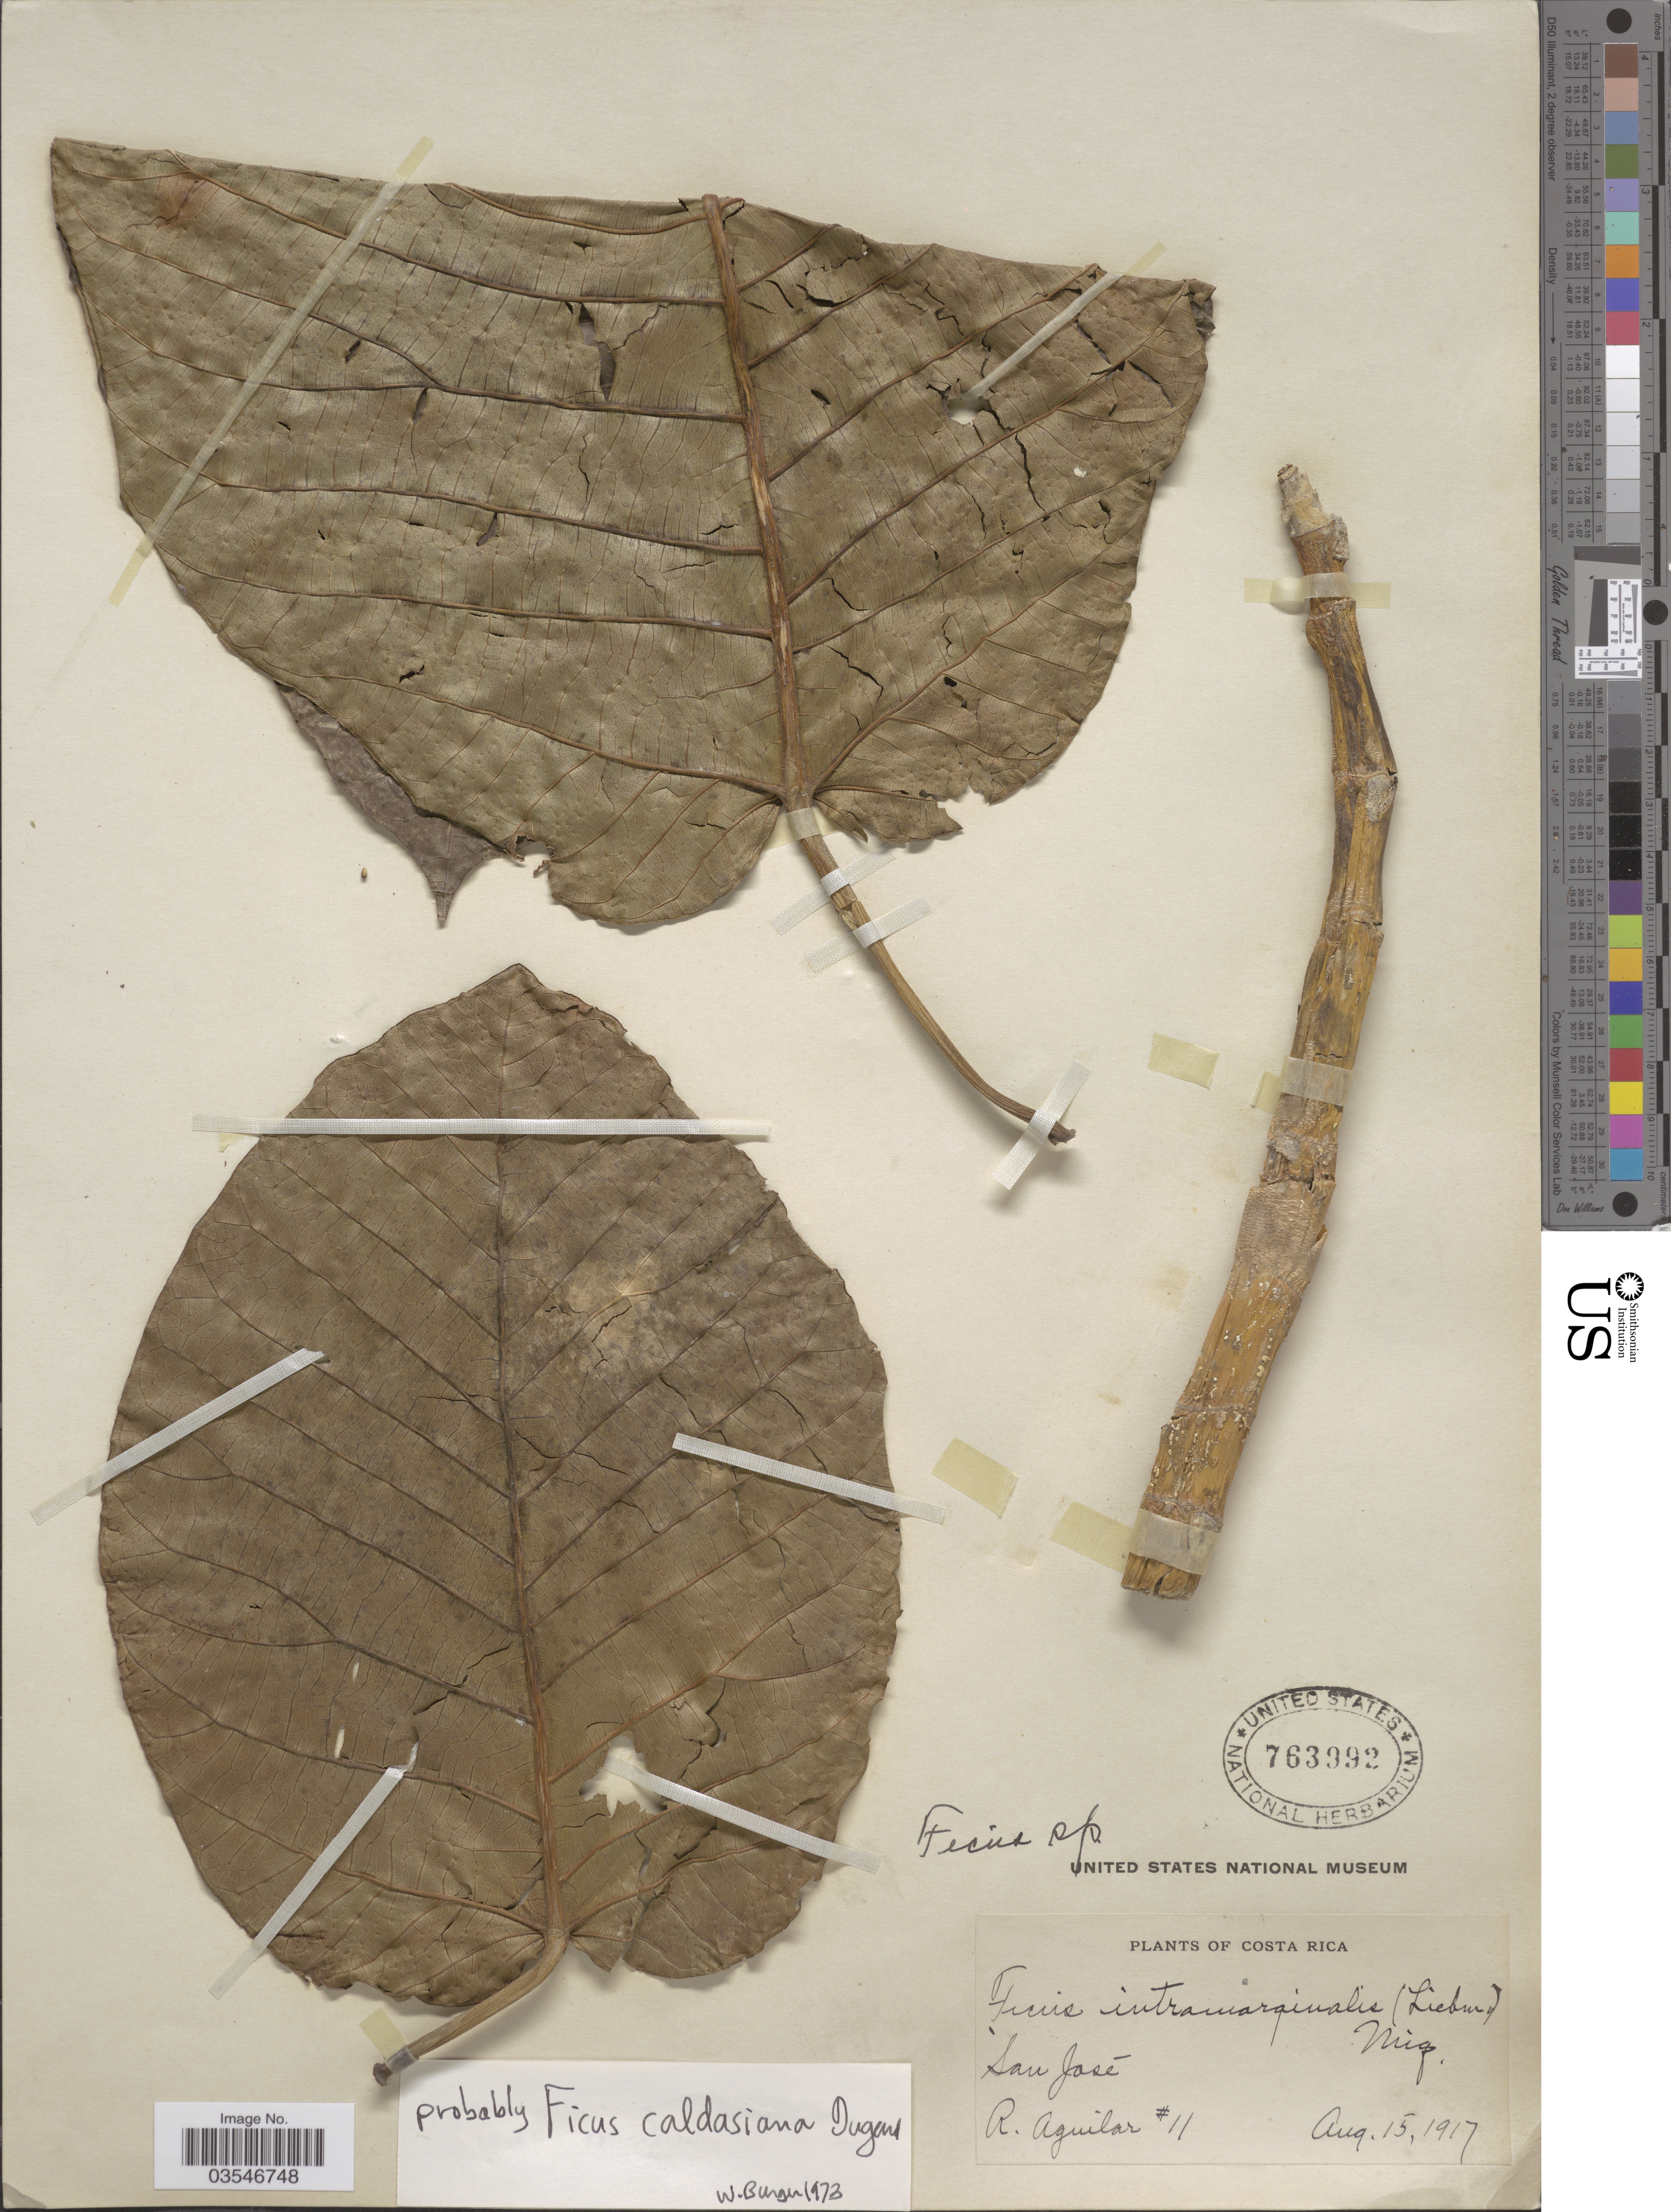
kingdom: Plantae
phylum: Tracheophyta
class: Magnoliopsida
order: Rosales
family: Moraceae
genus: Ficus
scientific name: Ficus caldasiana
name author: Dugand G.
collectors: R. Aguilar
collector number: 11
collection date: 1917-08-15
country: Costa Rica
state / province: San José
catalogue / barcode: US 763992